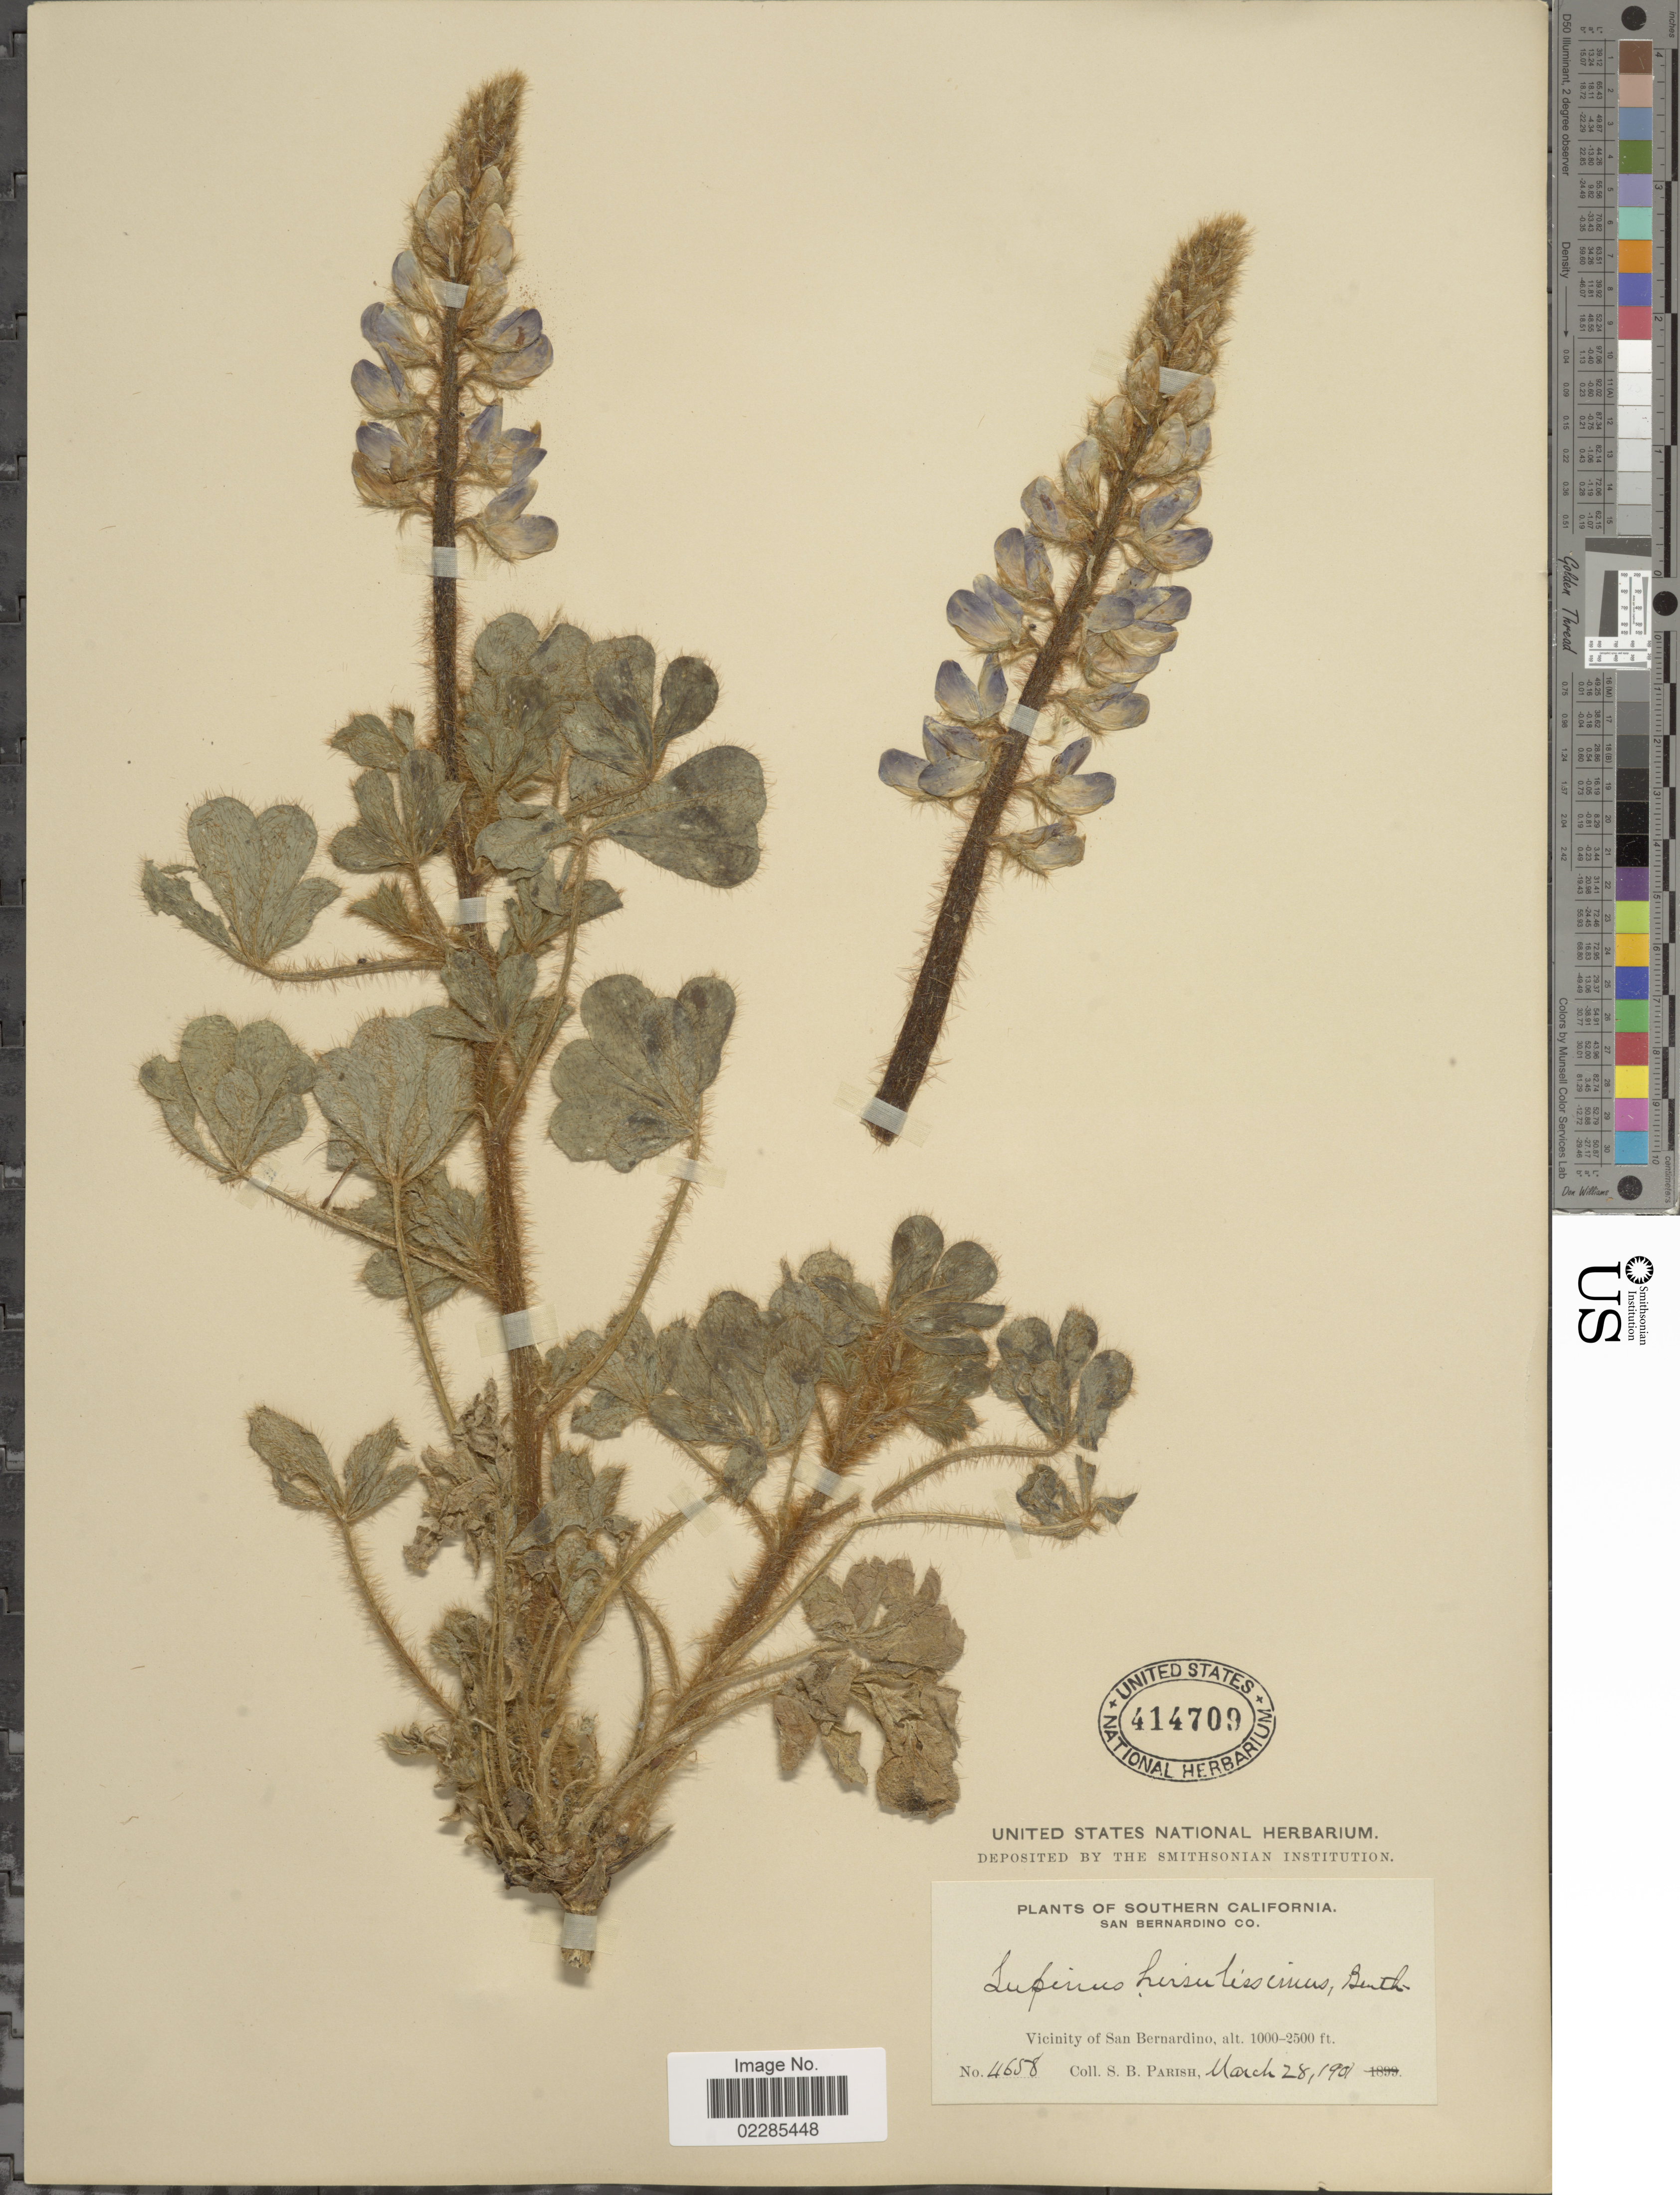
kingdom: Plantae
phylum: Tracheophyta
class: Magnoliopsida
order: Fabales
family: Fabaceae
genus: Lupinus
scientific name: Lupinus hirsutissimus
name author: Benth.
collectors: S. B. Parish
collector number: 4658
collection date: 1901-03-28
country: United States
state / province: California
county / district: San Bernardino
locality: Southern California, Vicinity of San Bernardino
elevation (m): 305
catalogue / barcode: US 414709